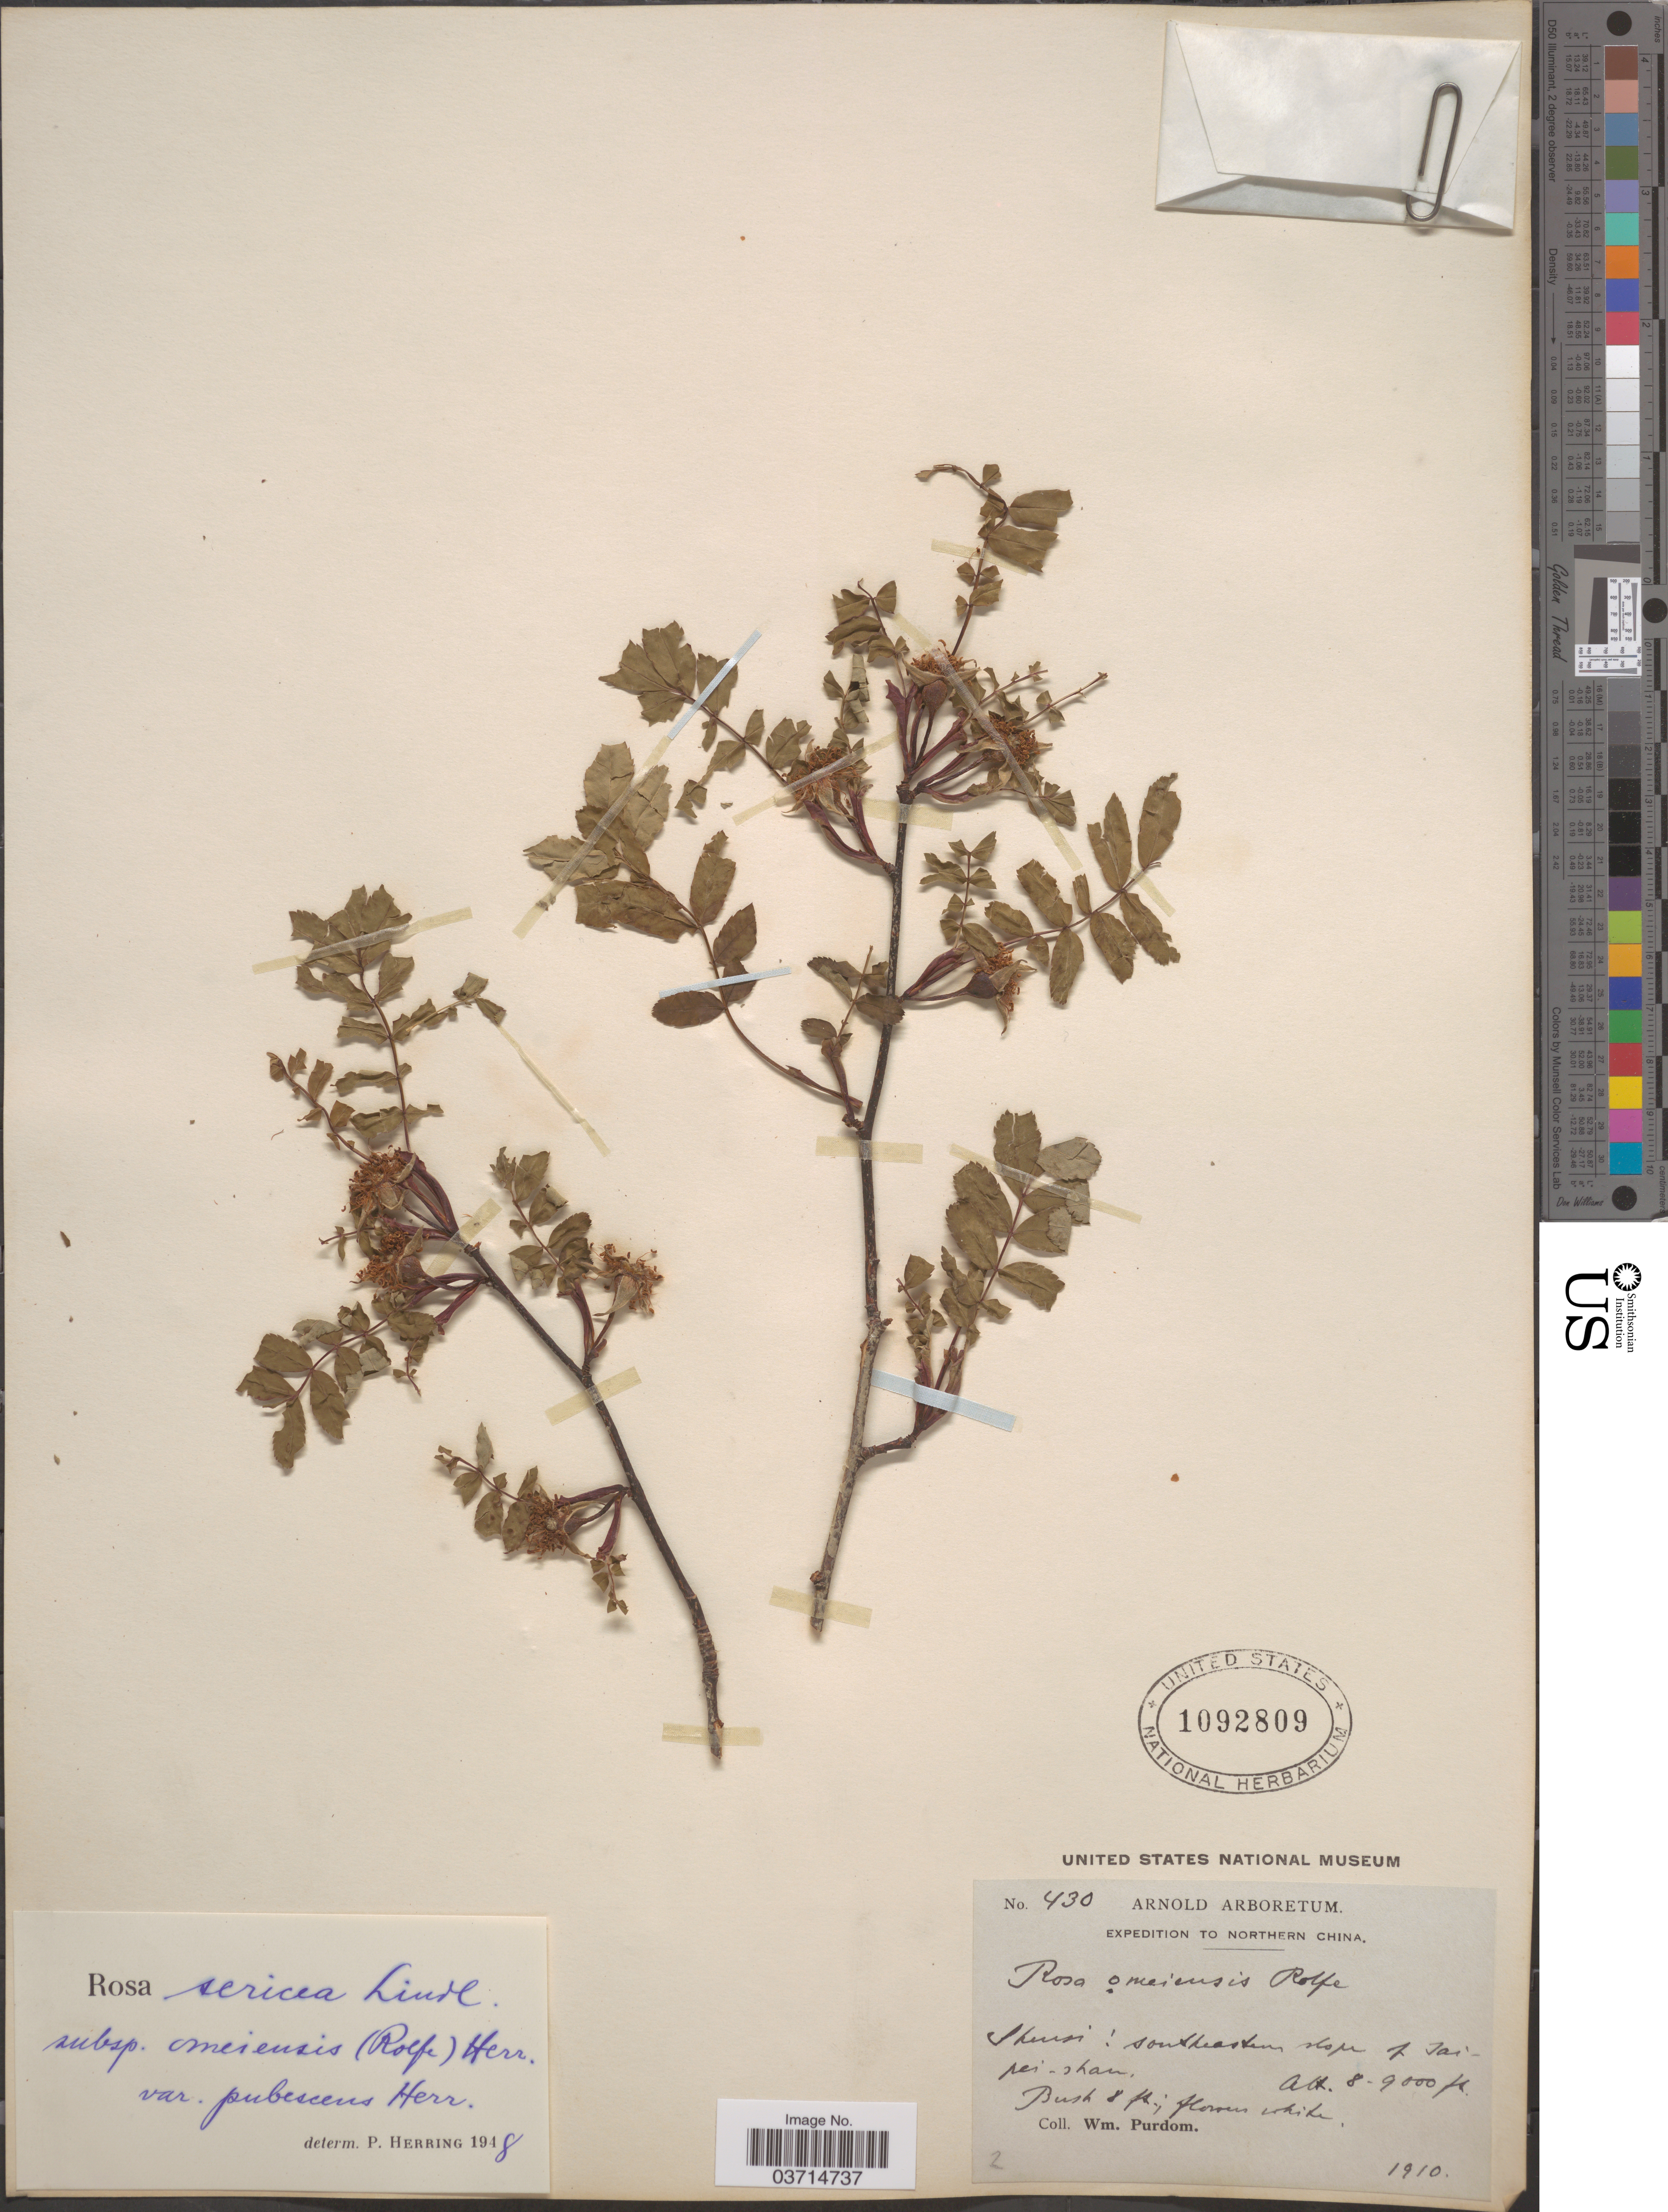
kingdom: Plantae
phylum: Tracheophyta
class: Magnoliopsida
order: Rosales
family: Rosaceae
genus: Rosa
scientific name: Rosa omeiensis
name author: Rolfe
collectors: W. Purdom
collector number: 430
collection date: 1910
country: China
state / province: Shaanxi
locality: Northern China. Shensi: southeastern slope of Tai-pei-shan.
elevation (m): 2438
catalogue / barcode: US 1092809